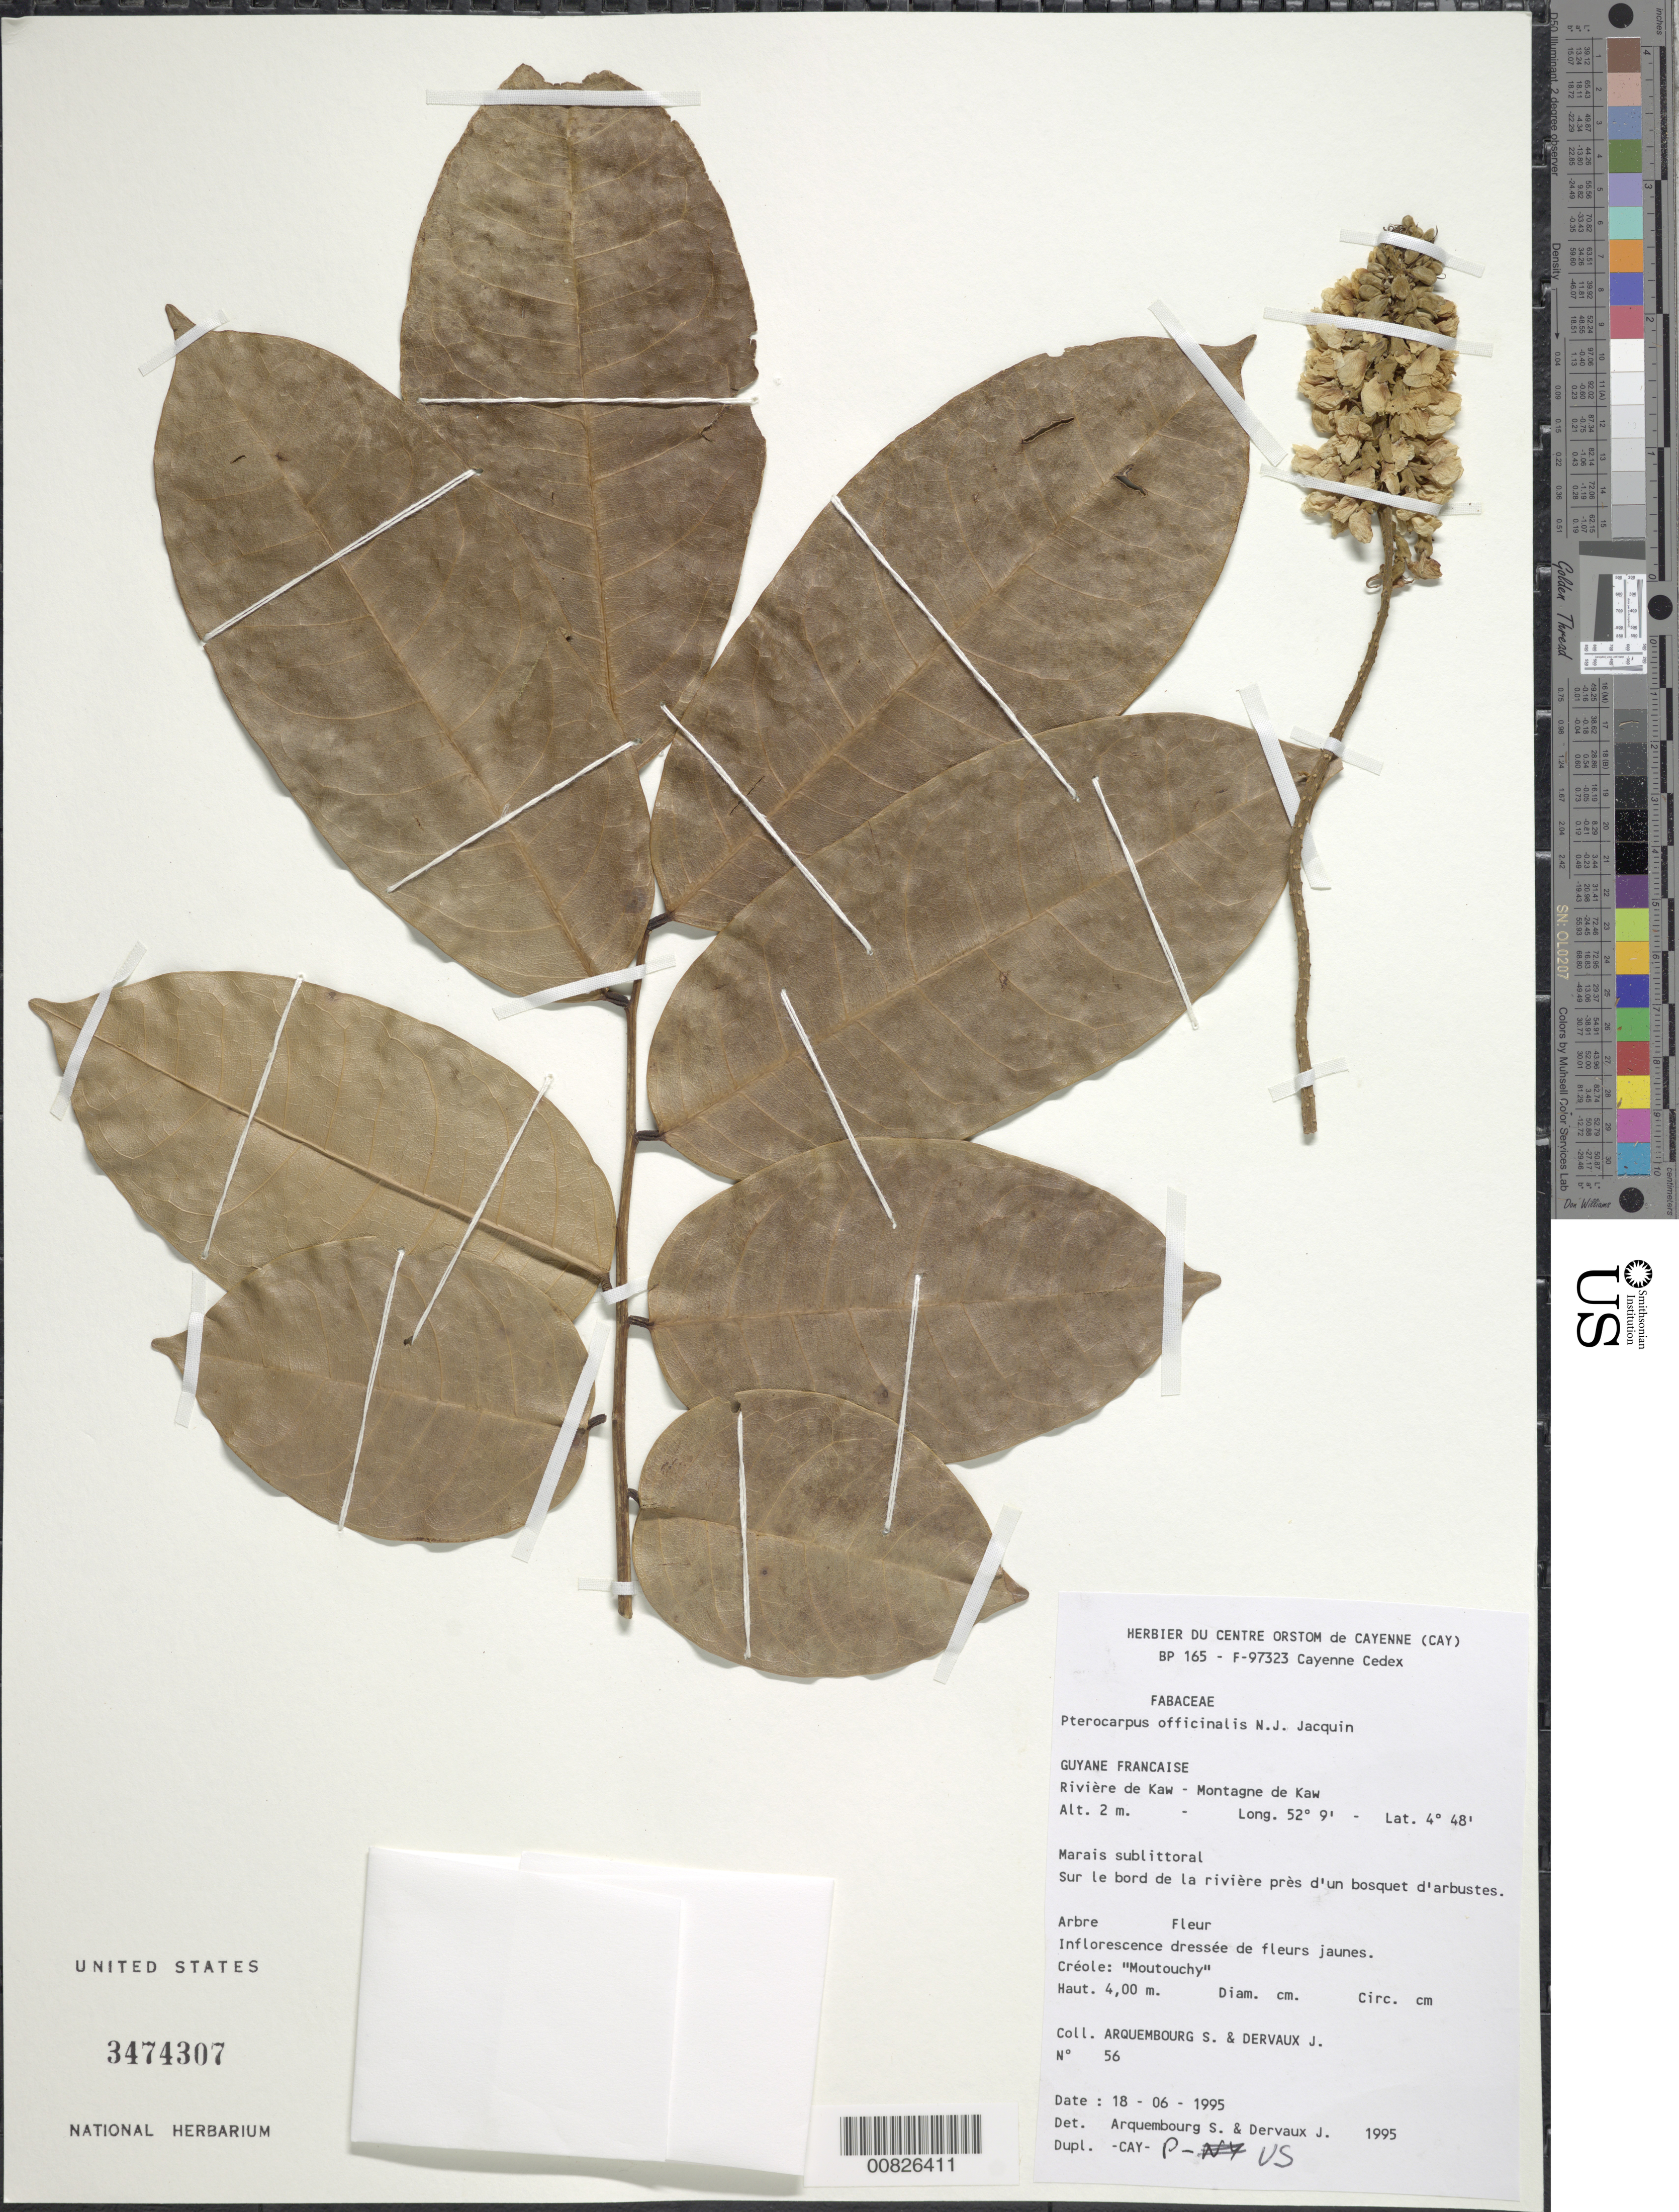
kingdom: Plantae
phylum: Tracheophyta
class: Magnoliopsida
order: Fabales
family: Fabaceae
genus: Pterocarpus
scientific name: Pterocarpus officinalis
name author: Jacq.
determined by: Arquembourg, S.; Dervaux, J.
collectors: S. Arquembourg & J. Dervaux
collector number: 56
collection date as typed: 18-Jun-95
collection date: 1995-06-18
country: French Guiana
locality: Rivière de Kaw, Montagne de Kaw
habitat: Marais littoral, sur le bord de la riviere pres d'un bosquet d'arbustes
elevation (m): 2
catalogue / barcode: US 3474307